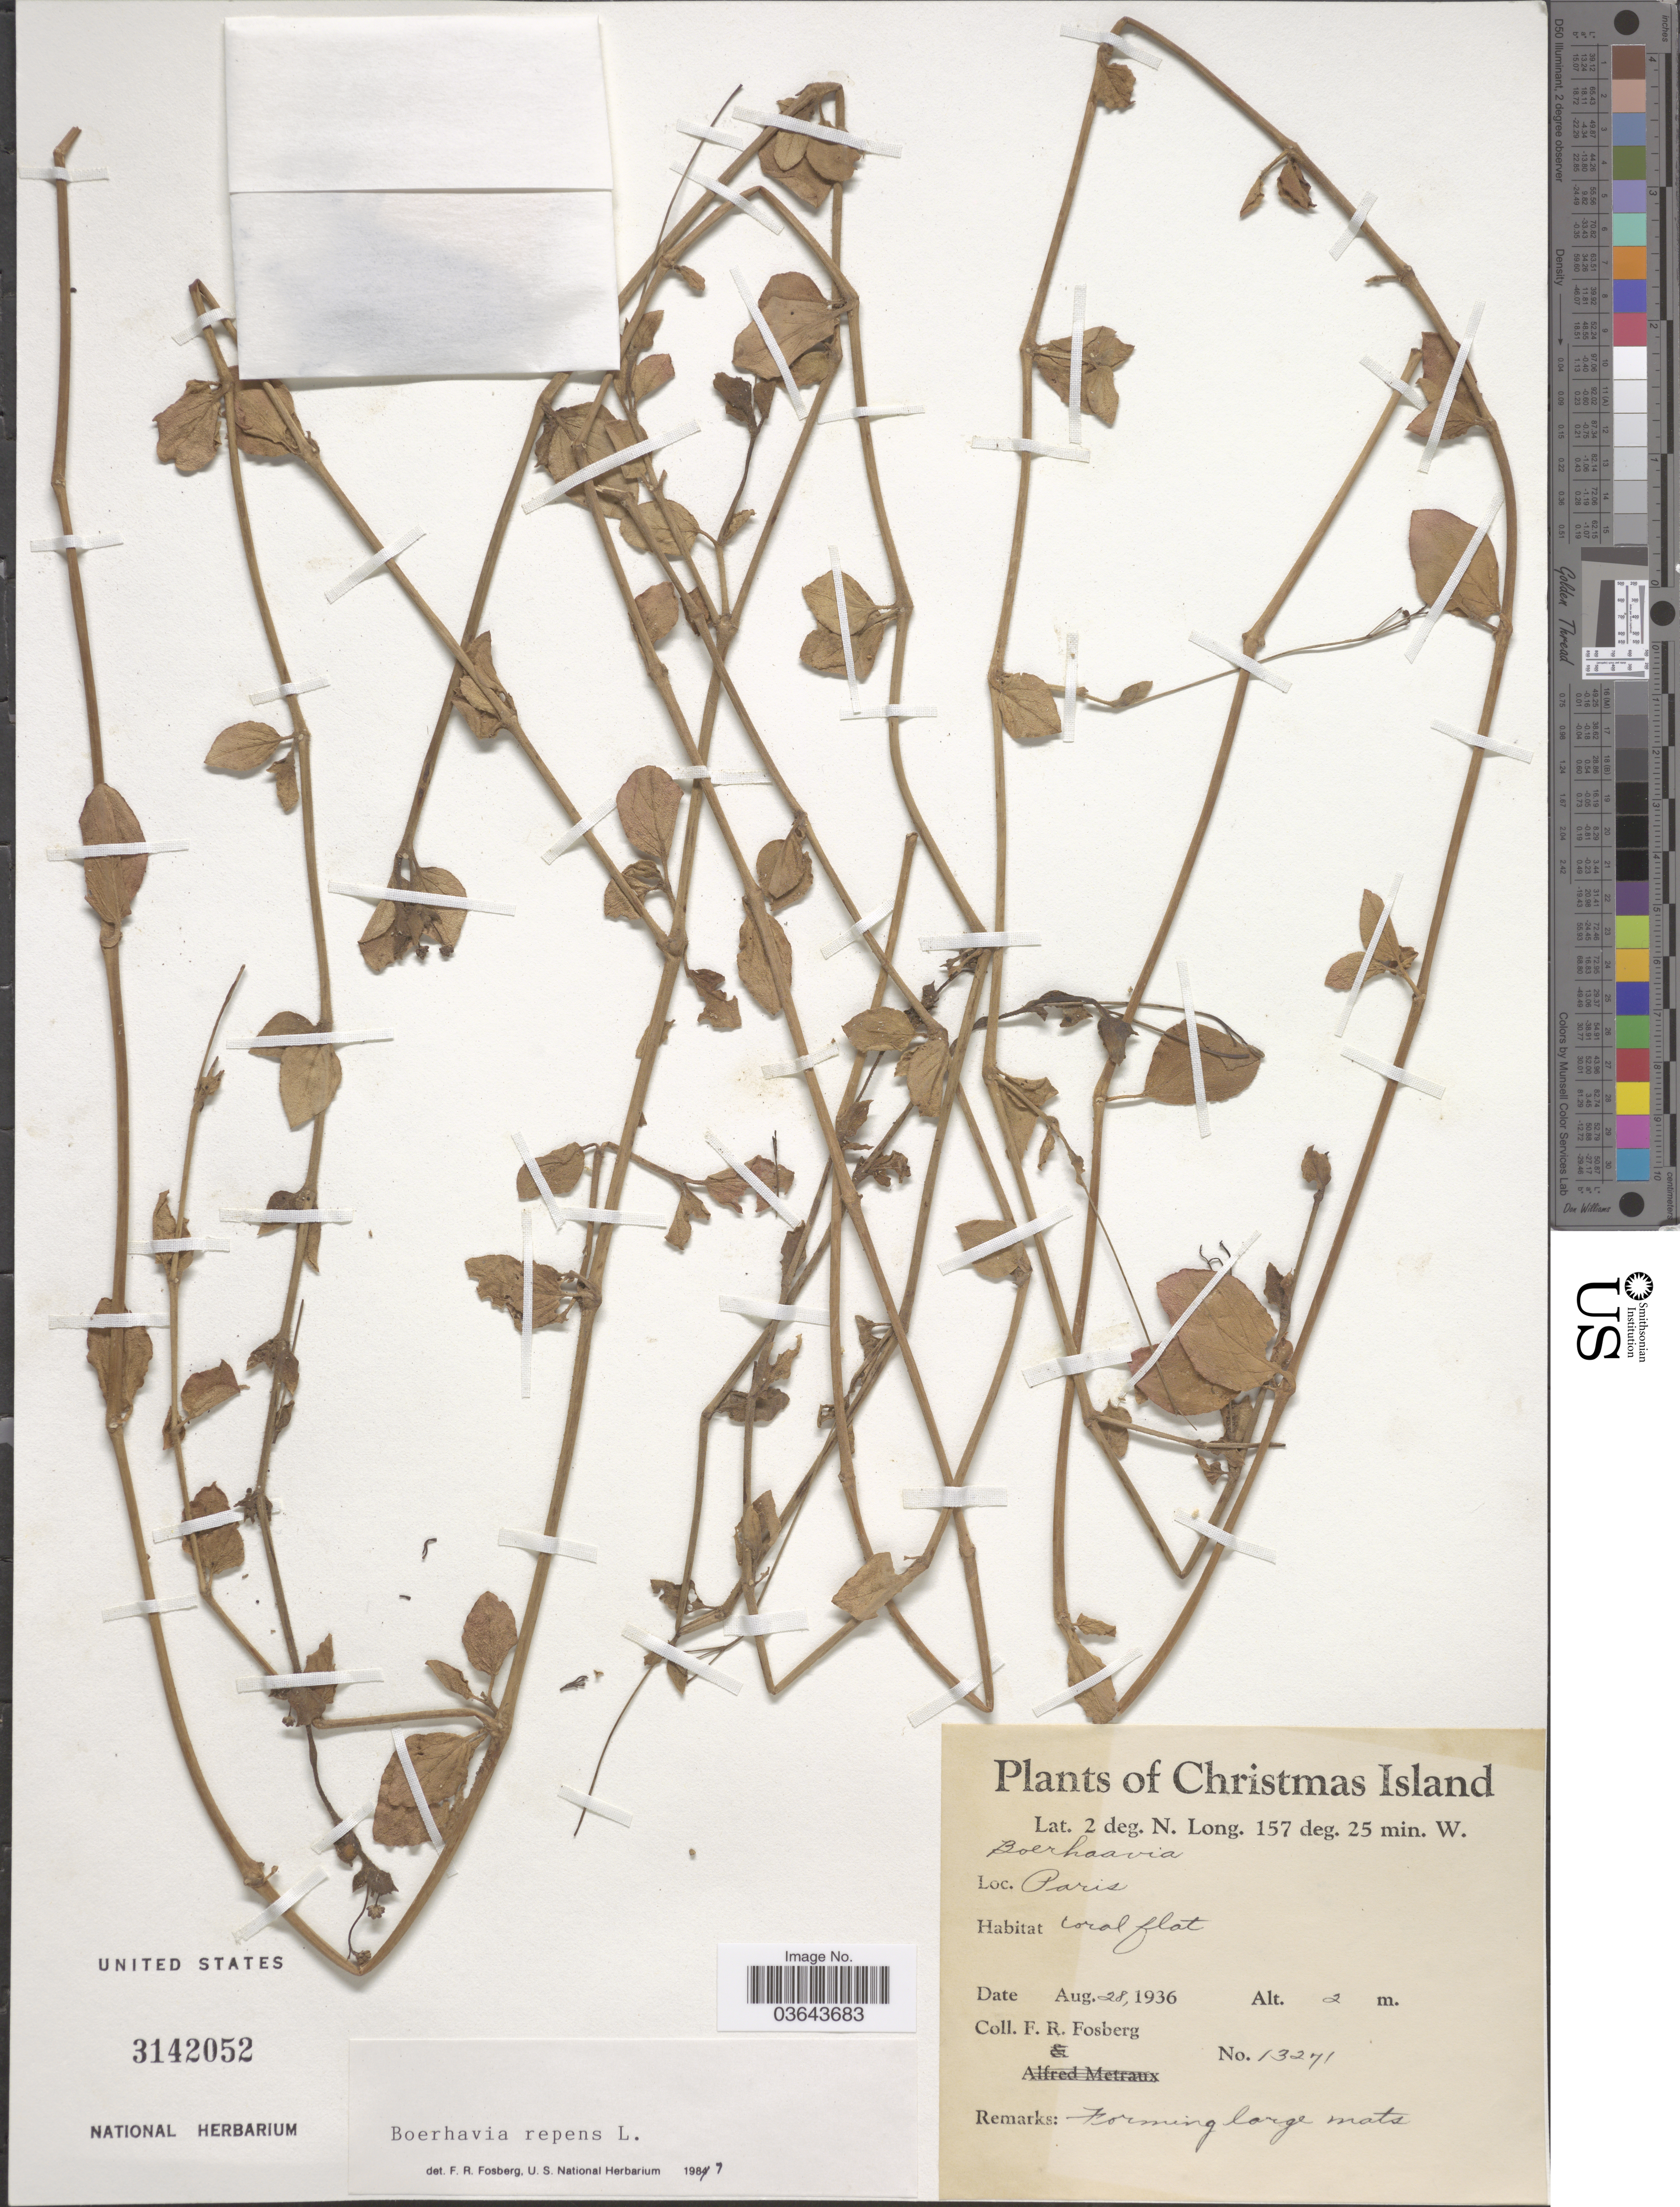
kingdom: Plantae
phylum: Tracheophyta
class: Magnoliopsida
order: Caryophyllales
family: Nyctaginaceae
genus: Boerhavia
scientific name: Boerhavia repens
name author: L.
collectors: F. R. Fosberg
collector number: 13271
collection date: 1936-08-28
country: Kiribati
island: Kiritimati [Christmas] Atoll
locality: Christmas Island. Paris.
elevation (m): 2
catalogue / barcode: US 3142052